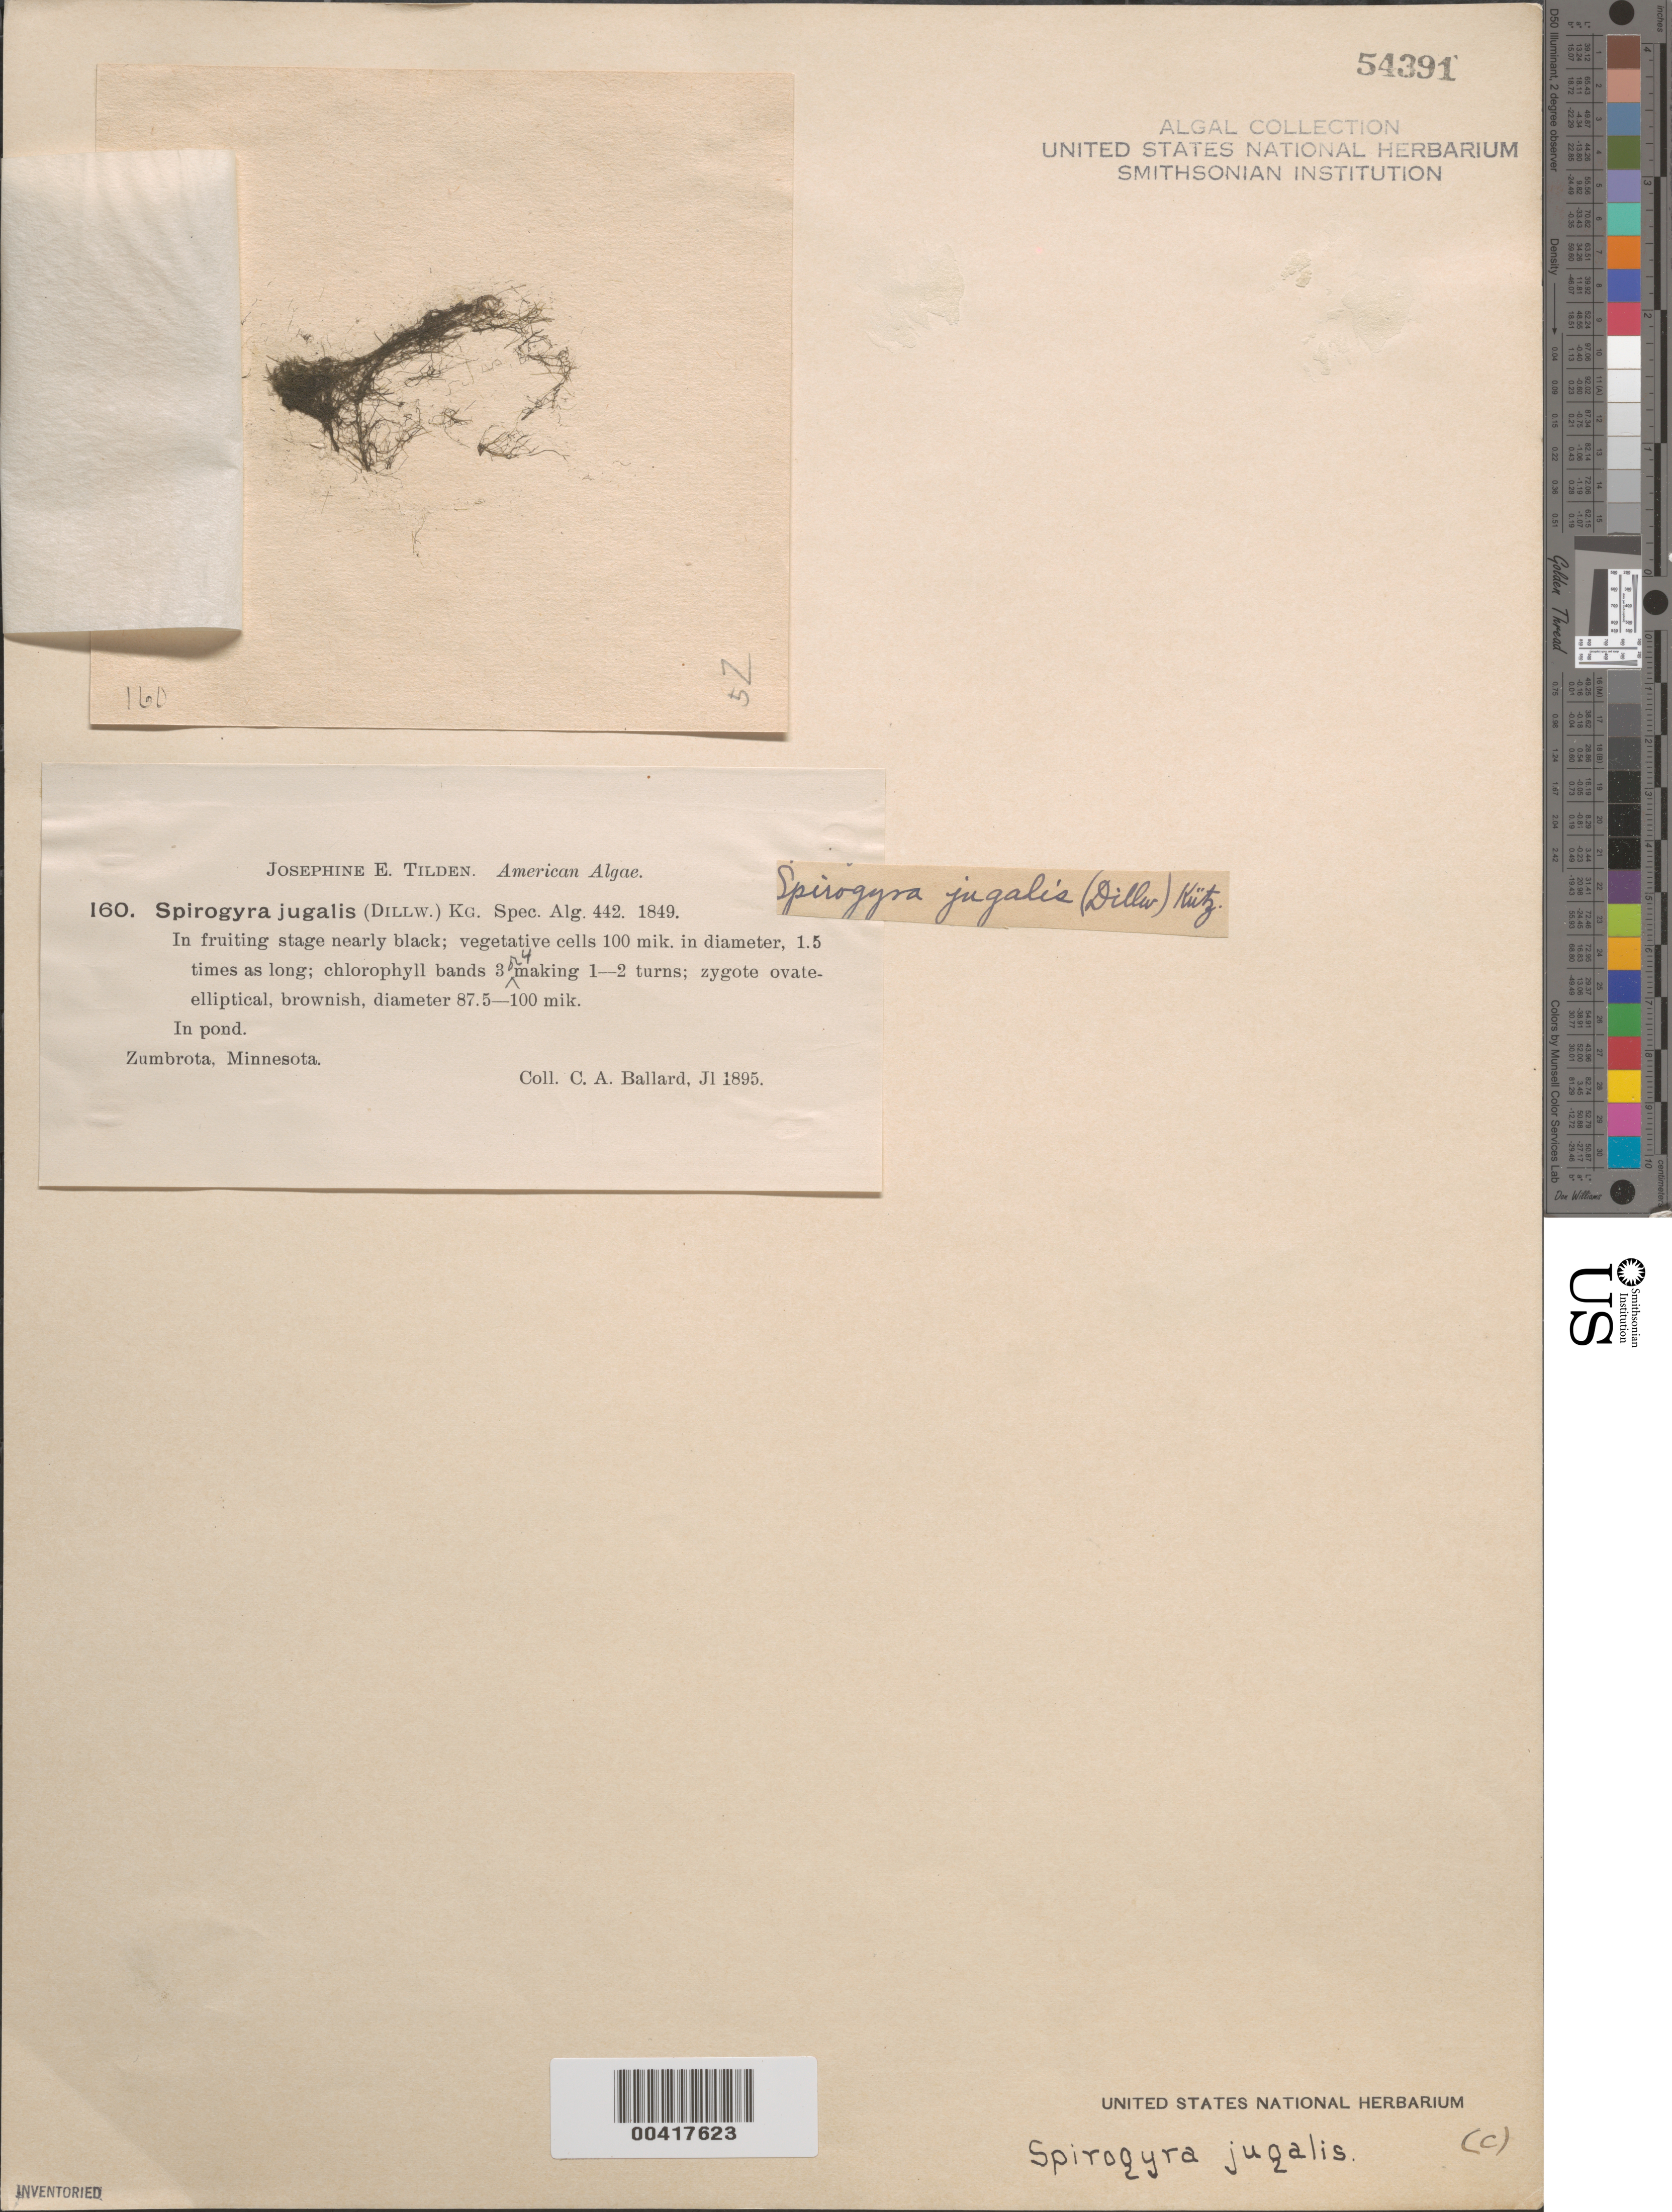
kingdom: Plantae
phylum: Charophyta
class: Zygnematophyceae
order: Zygnematales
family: Zygnemataceae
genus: Spirogyra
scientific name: Spirogyra jugalis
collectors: C. A. Ballard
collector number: JET 160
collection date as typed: Jul 1895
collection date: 1895-07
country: United States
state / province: Minnesota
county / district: Goodhue County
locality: Zumbrota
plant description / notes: Tilden, American Algae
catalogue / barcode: US 54391